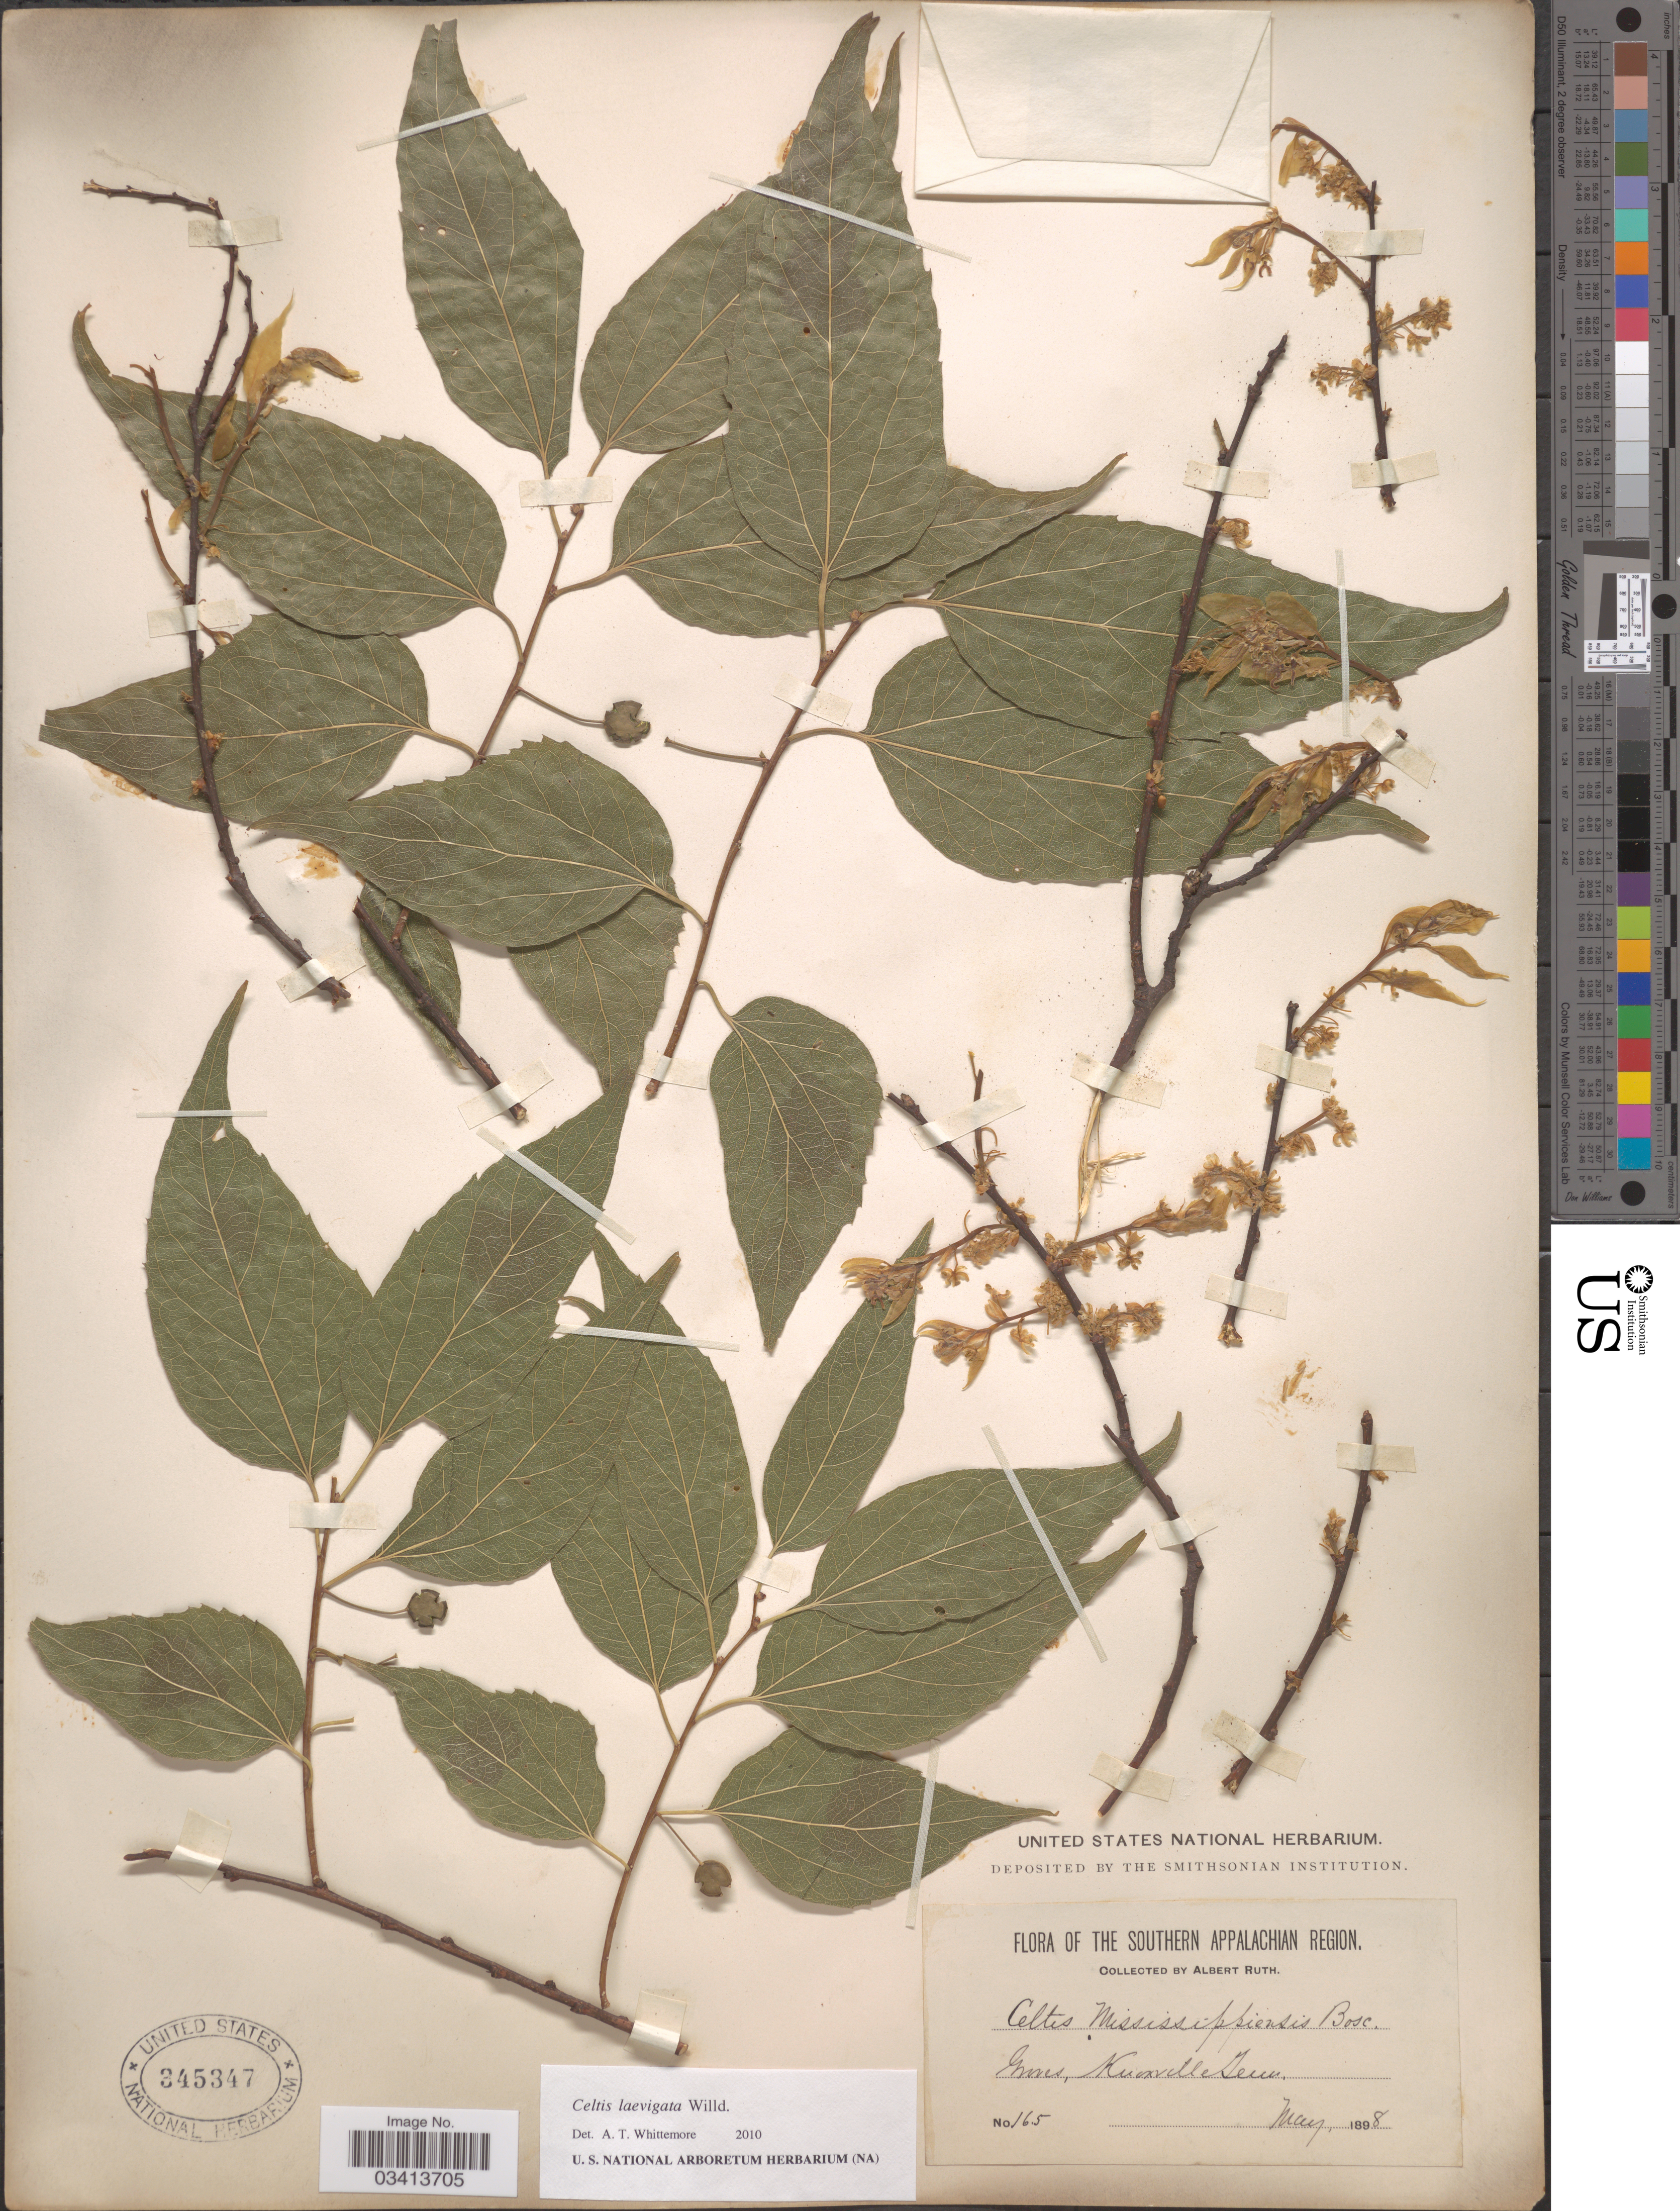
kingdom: Plantae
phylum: Tracheophyta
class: Magnoliopsida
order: Rosales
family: Cannabaceae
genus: Celtis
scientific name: Celtis laevigata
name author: Willd.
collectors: A. Ruth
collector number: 165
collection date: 1898-05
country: United States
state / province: Tennessee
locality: The Southern Appalachian Region. Groves, Knoxville.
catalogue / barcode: US 345347